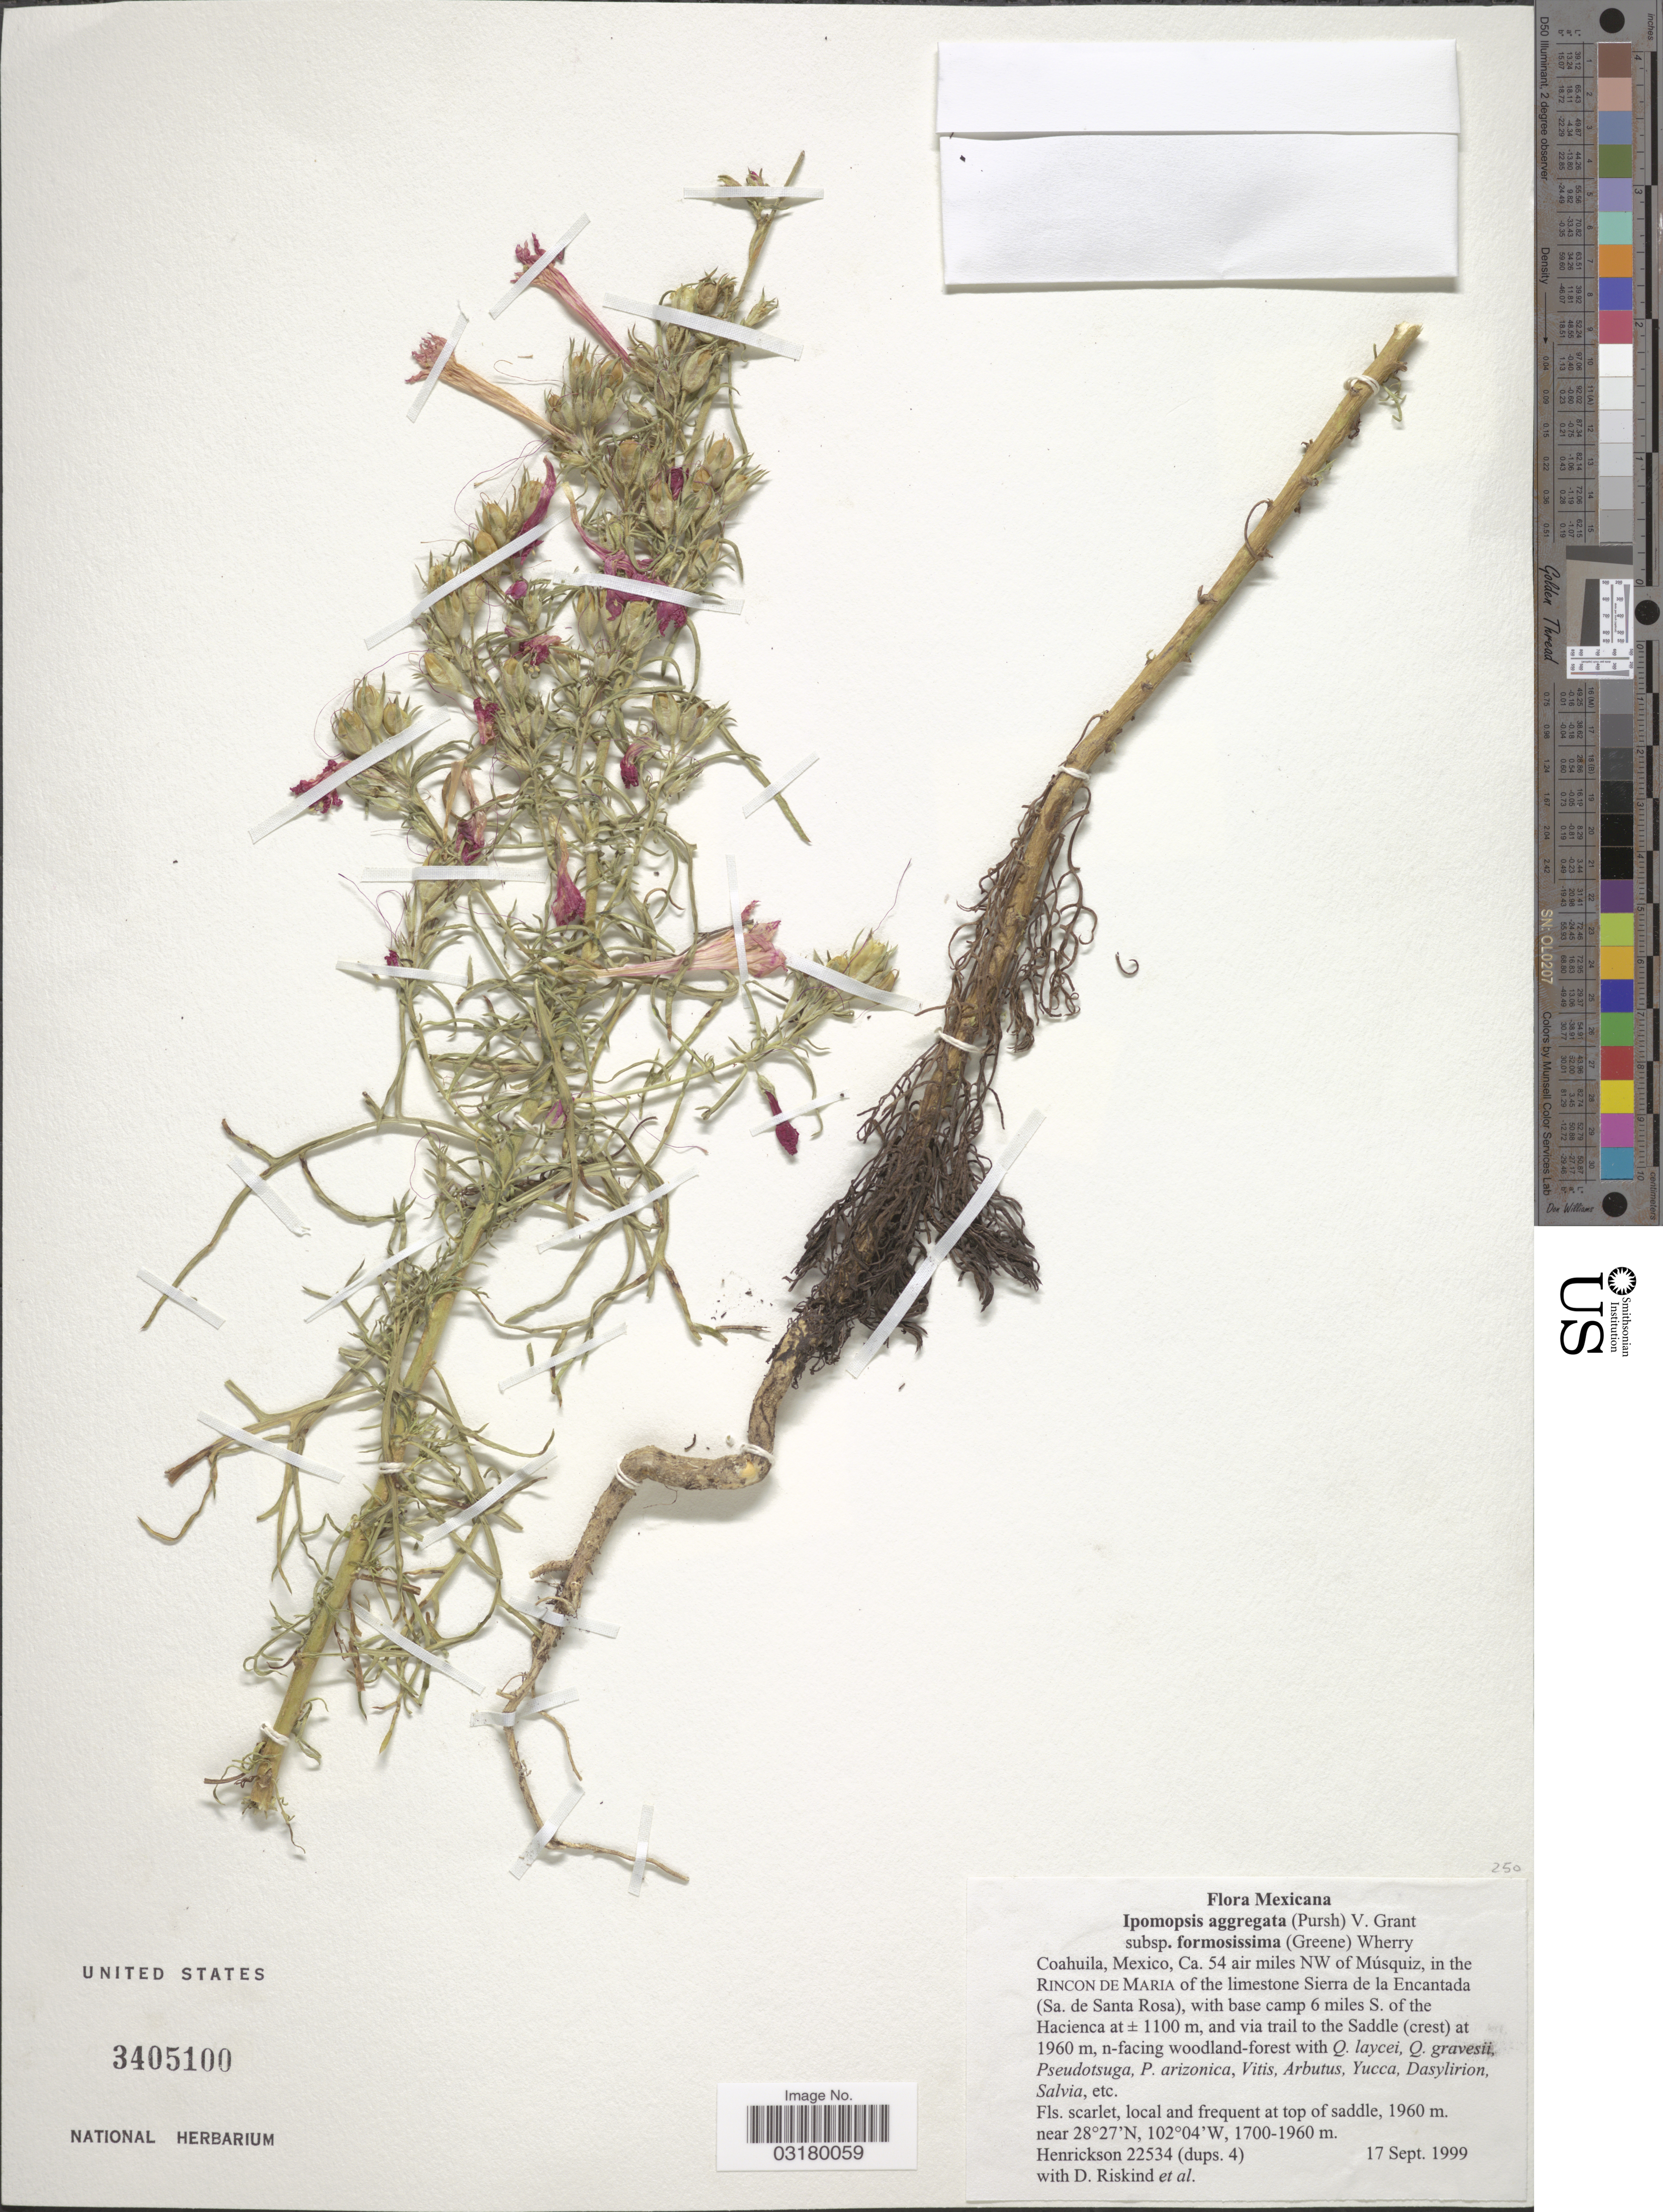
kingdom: Plantae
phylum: Tracheophyta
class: Magnoliopsida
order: Ericales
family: Polemoniaceae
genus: Ipomopsis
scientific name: Ipomopsis aggregata subsp. formosissima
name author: (Greene) Wherry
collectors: -. Henrickson, D. Riskind & et al.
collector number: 22534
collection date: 1999-09-17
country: Mexico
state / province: Coahuila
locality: Ca. 54 air miles NW of Músquiz, in the Rincon de Maria of the limestone Sierra de la Encantada (Sa. de Santa Rosa, with base camp 6 miles S. of the Haciena and via trail to the Saddle (crest).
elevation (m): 1700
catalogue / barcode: US 3405100